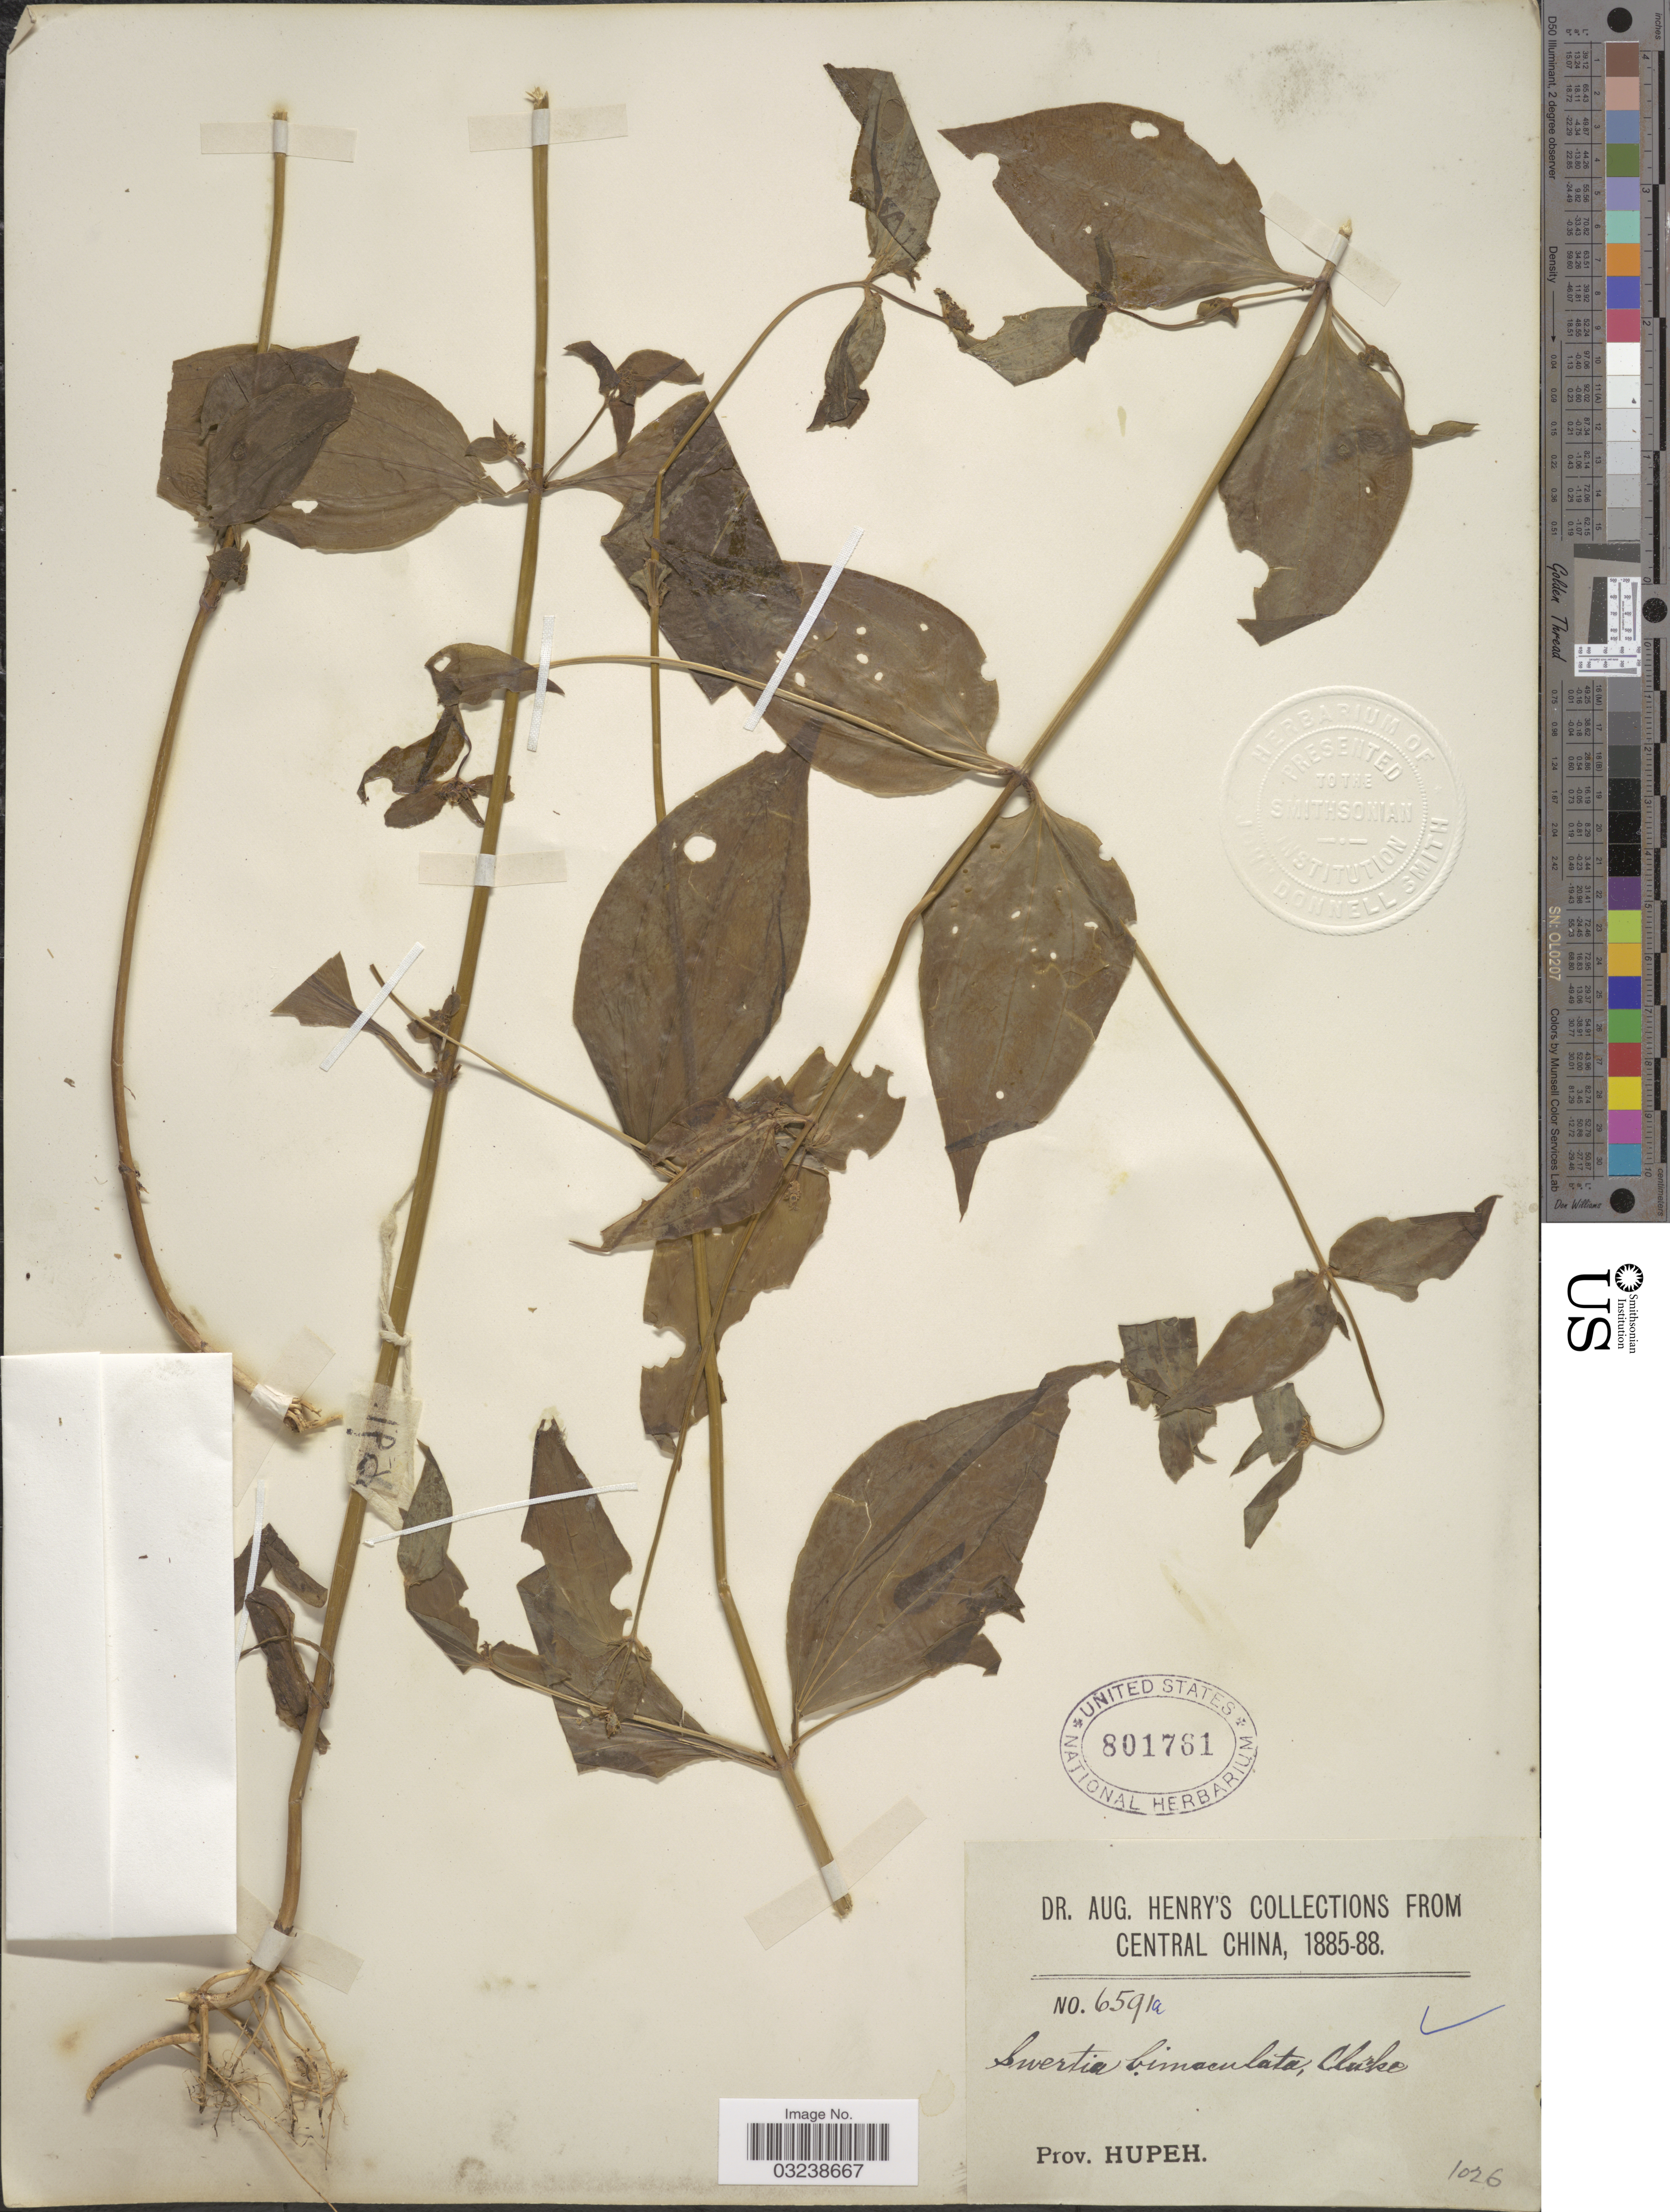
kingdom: Plantae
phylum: Tracheophyta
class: Magnoliopsida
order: Gentianales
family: Gentianaceae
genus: Swertia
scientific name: Swertia bimaculata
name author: (Siebold & Zucc.) Hook. f. & Thomson ex C.B. Clarke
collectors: A. Henry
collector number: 6591 A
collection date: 1885/1888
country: China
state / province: Hubei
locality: Central China. Prov. Hupeh.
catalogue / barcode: US 801761